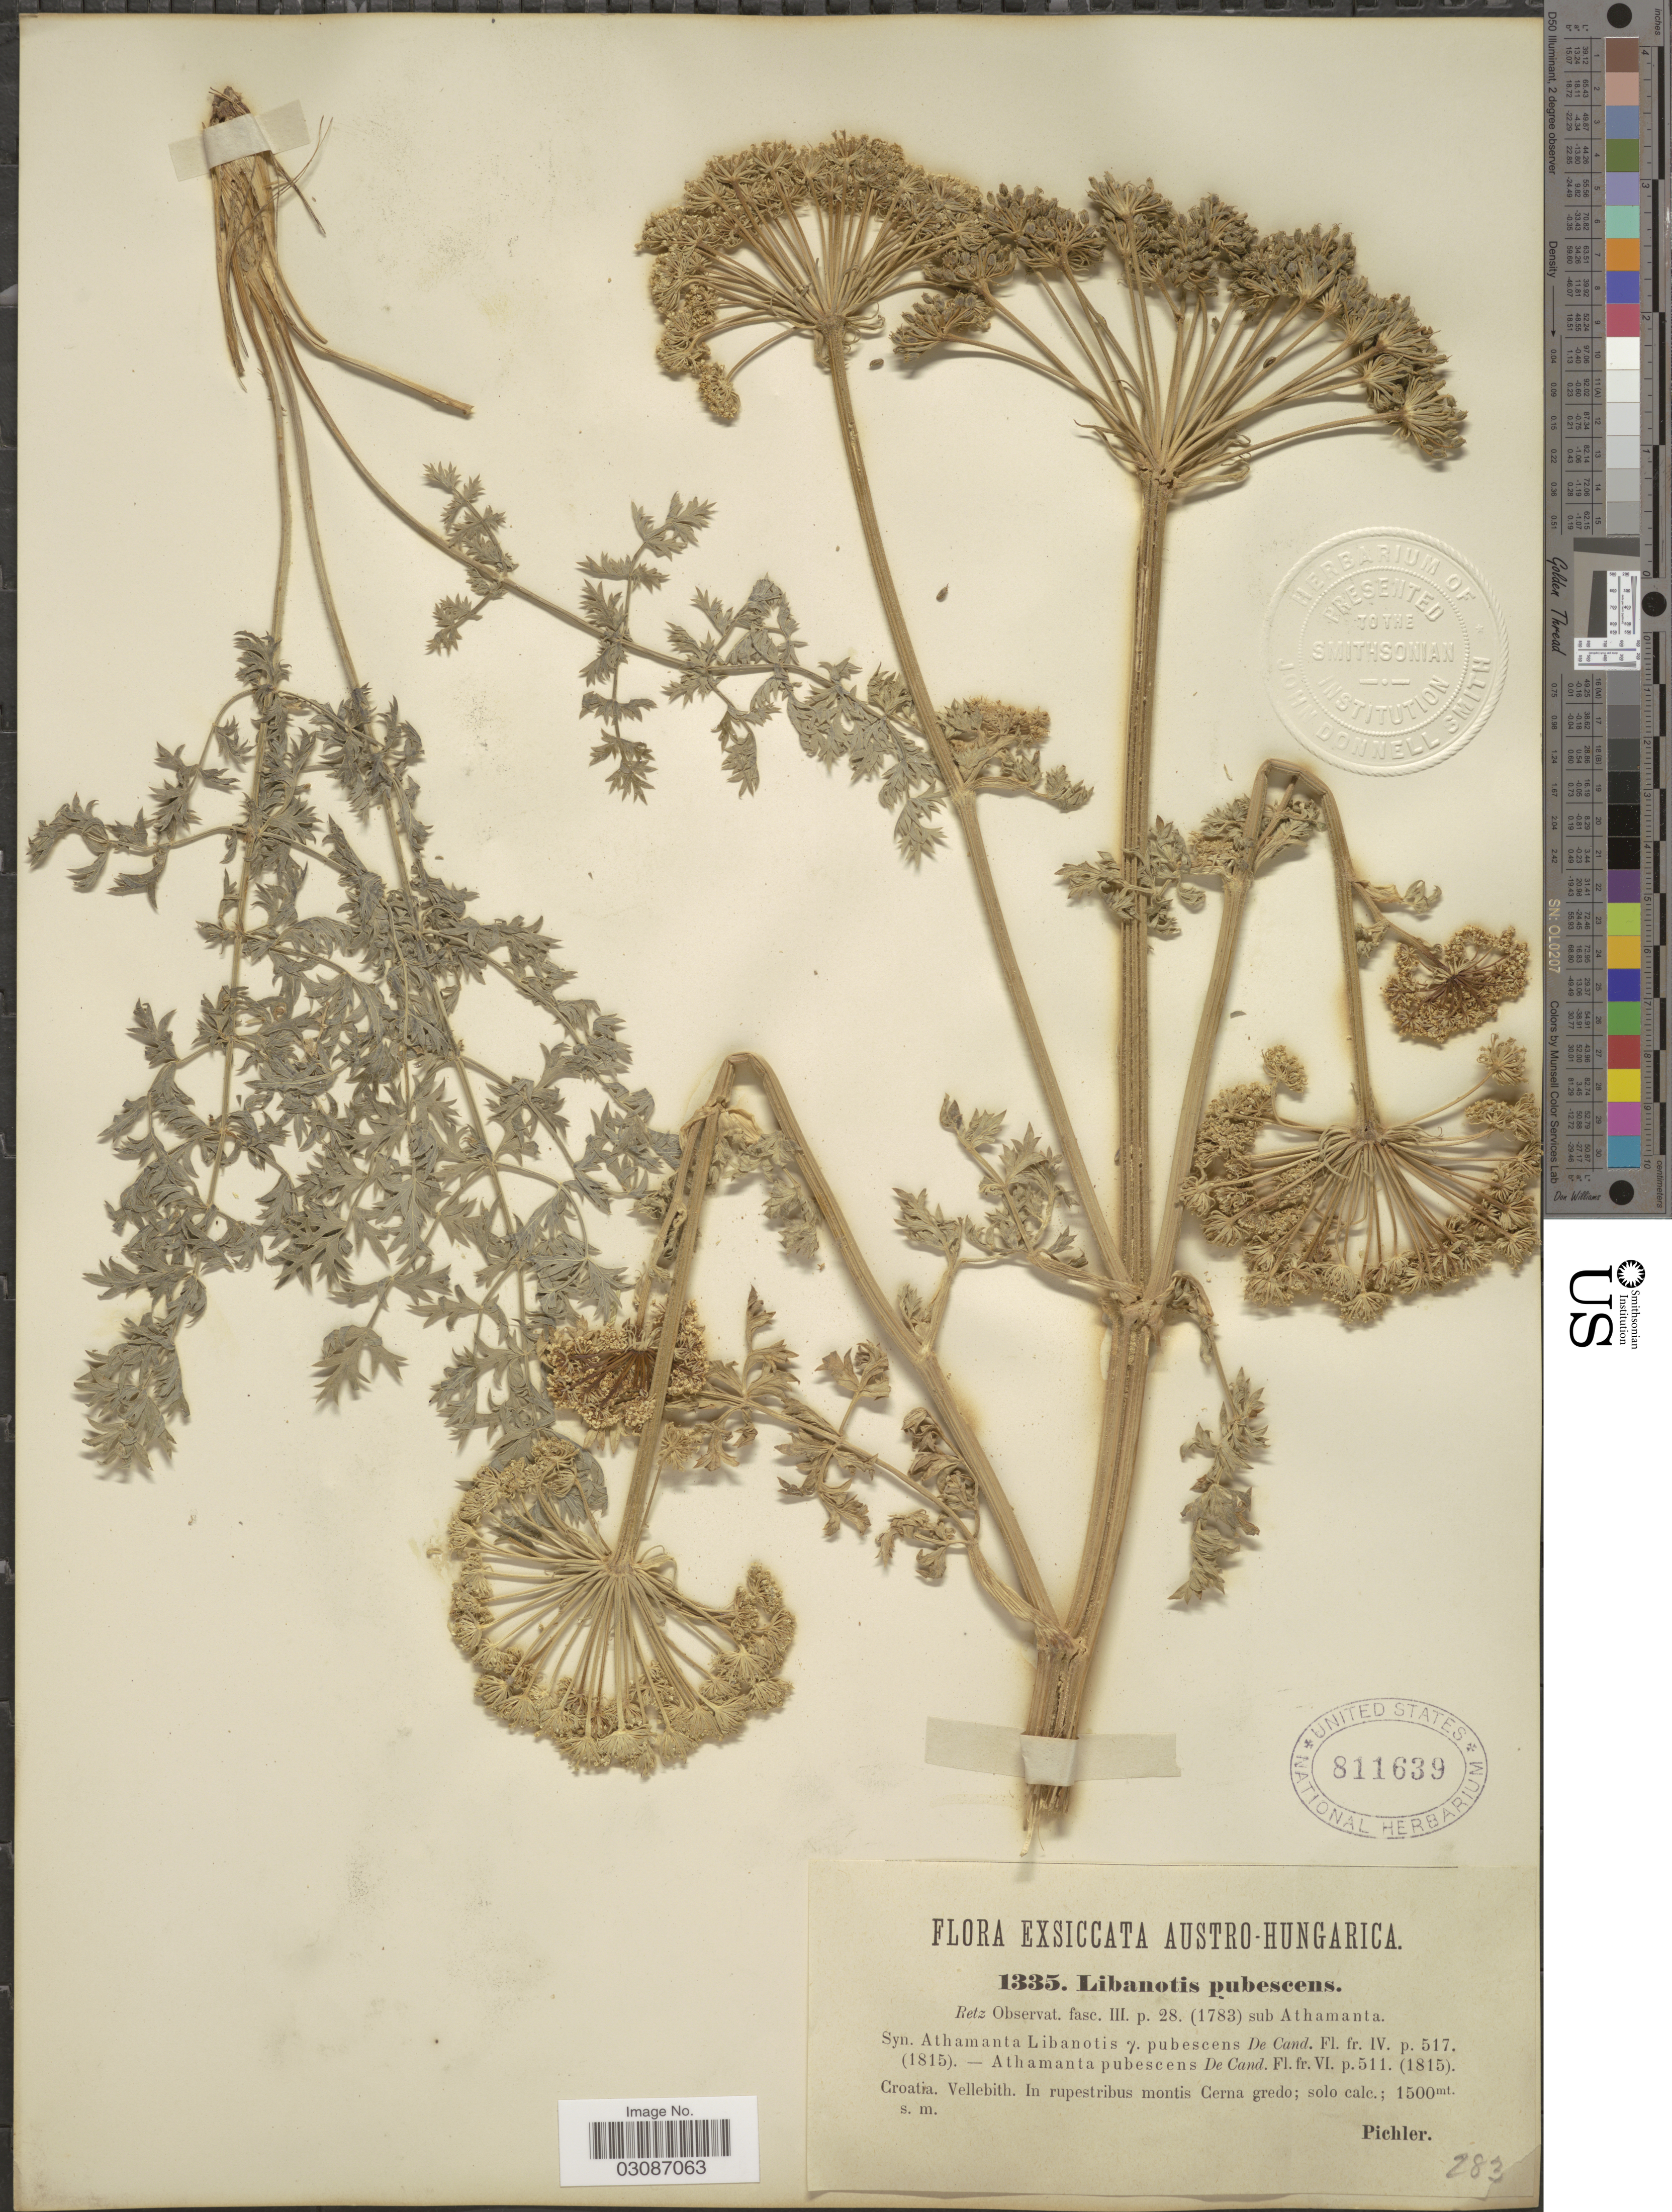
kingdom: Plantae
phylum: Tracheophyta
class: Magnoliopsida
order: Apiales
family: Apiaceae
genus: Libanotis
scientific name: Libanotis pubescens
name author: (Retz.) Schloss. & Vuk.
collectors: Pichler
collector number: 1335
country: Croatia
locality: Austro-Hungarica. Vellebith. In rupestribus montis Cerna gredo.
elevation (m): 1500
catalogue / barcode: US 811639